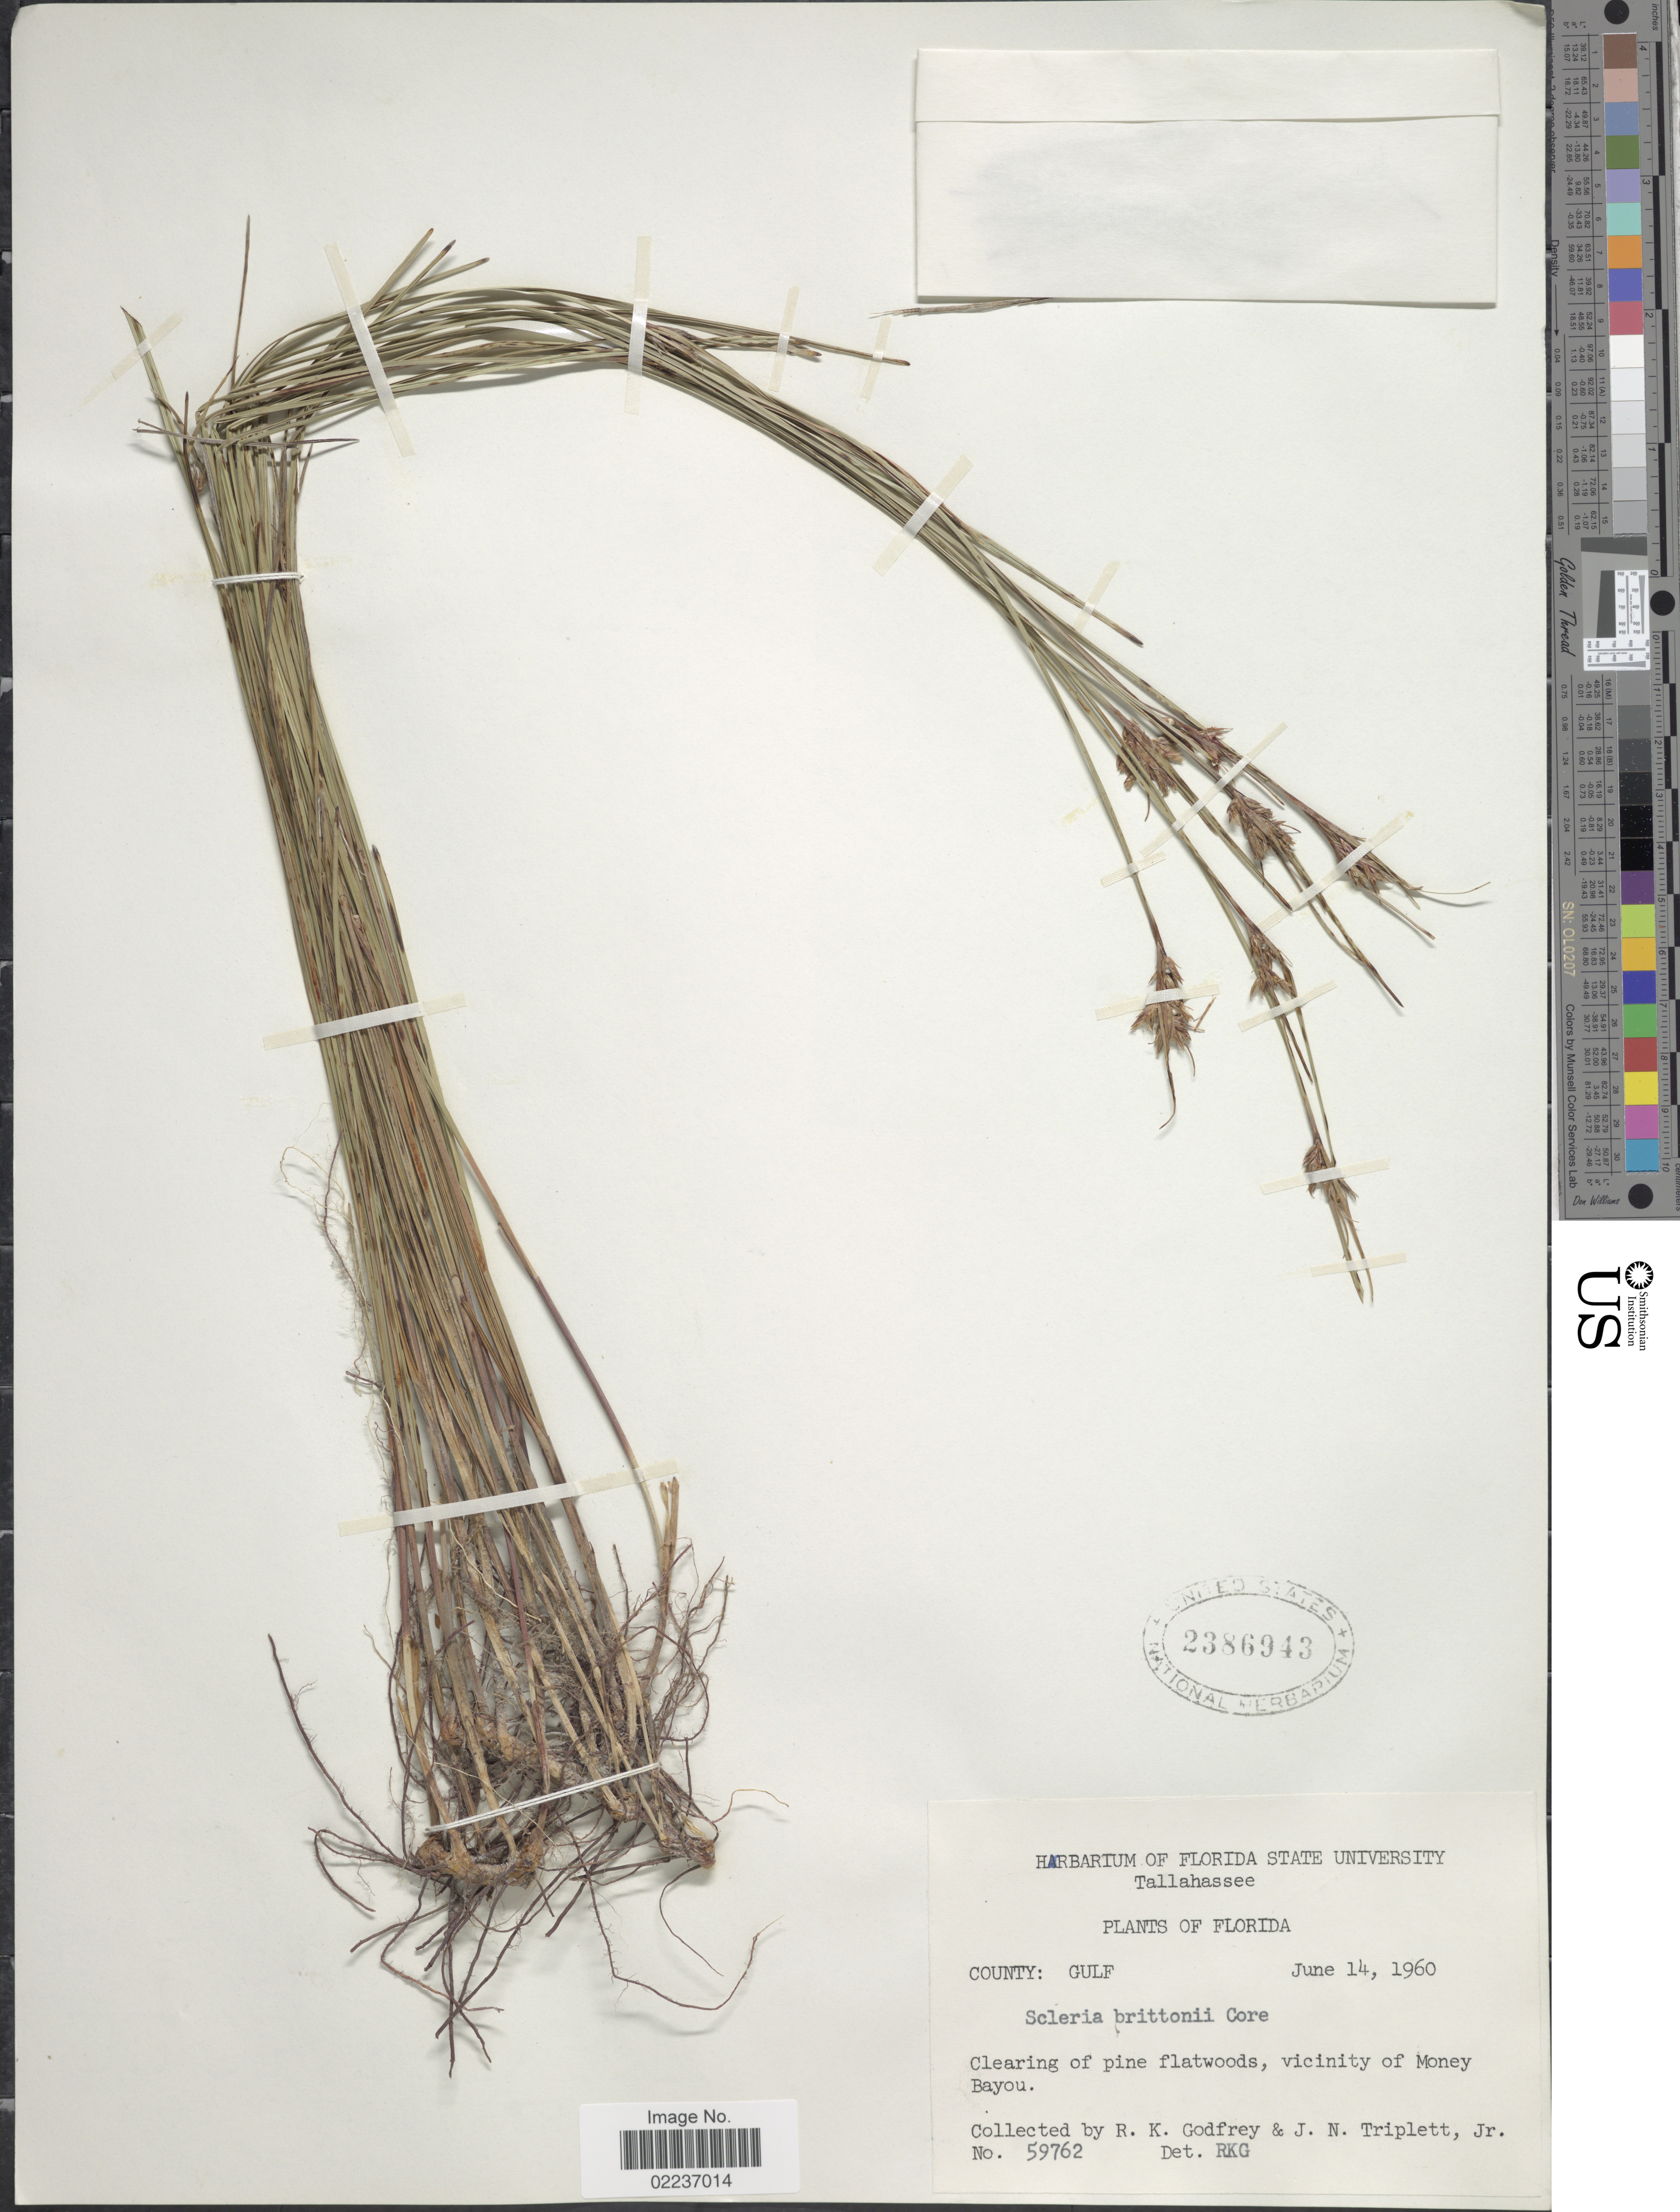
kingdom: Plantae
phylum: Tracheophyta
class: Liliopsida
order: Poales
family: Cyperaceae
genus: Scleria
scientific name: Scleria brittonii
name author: Core ex Small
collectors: R. K. Godfrey & J. N. Triplett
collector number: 59762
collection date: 1960-06-14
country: United States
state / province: Florida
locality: County: Gulf, clearing of pine flatwoods, vicinity of Money Bayou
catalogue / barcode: US 2386943